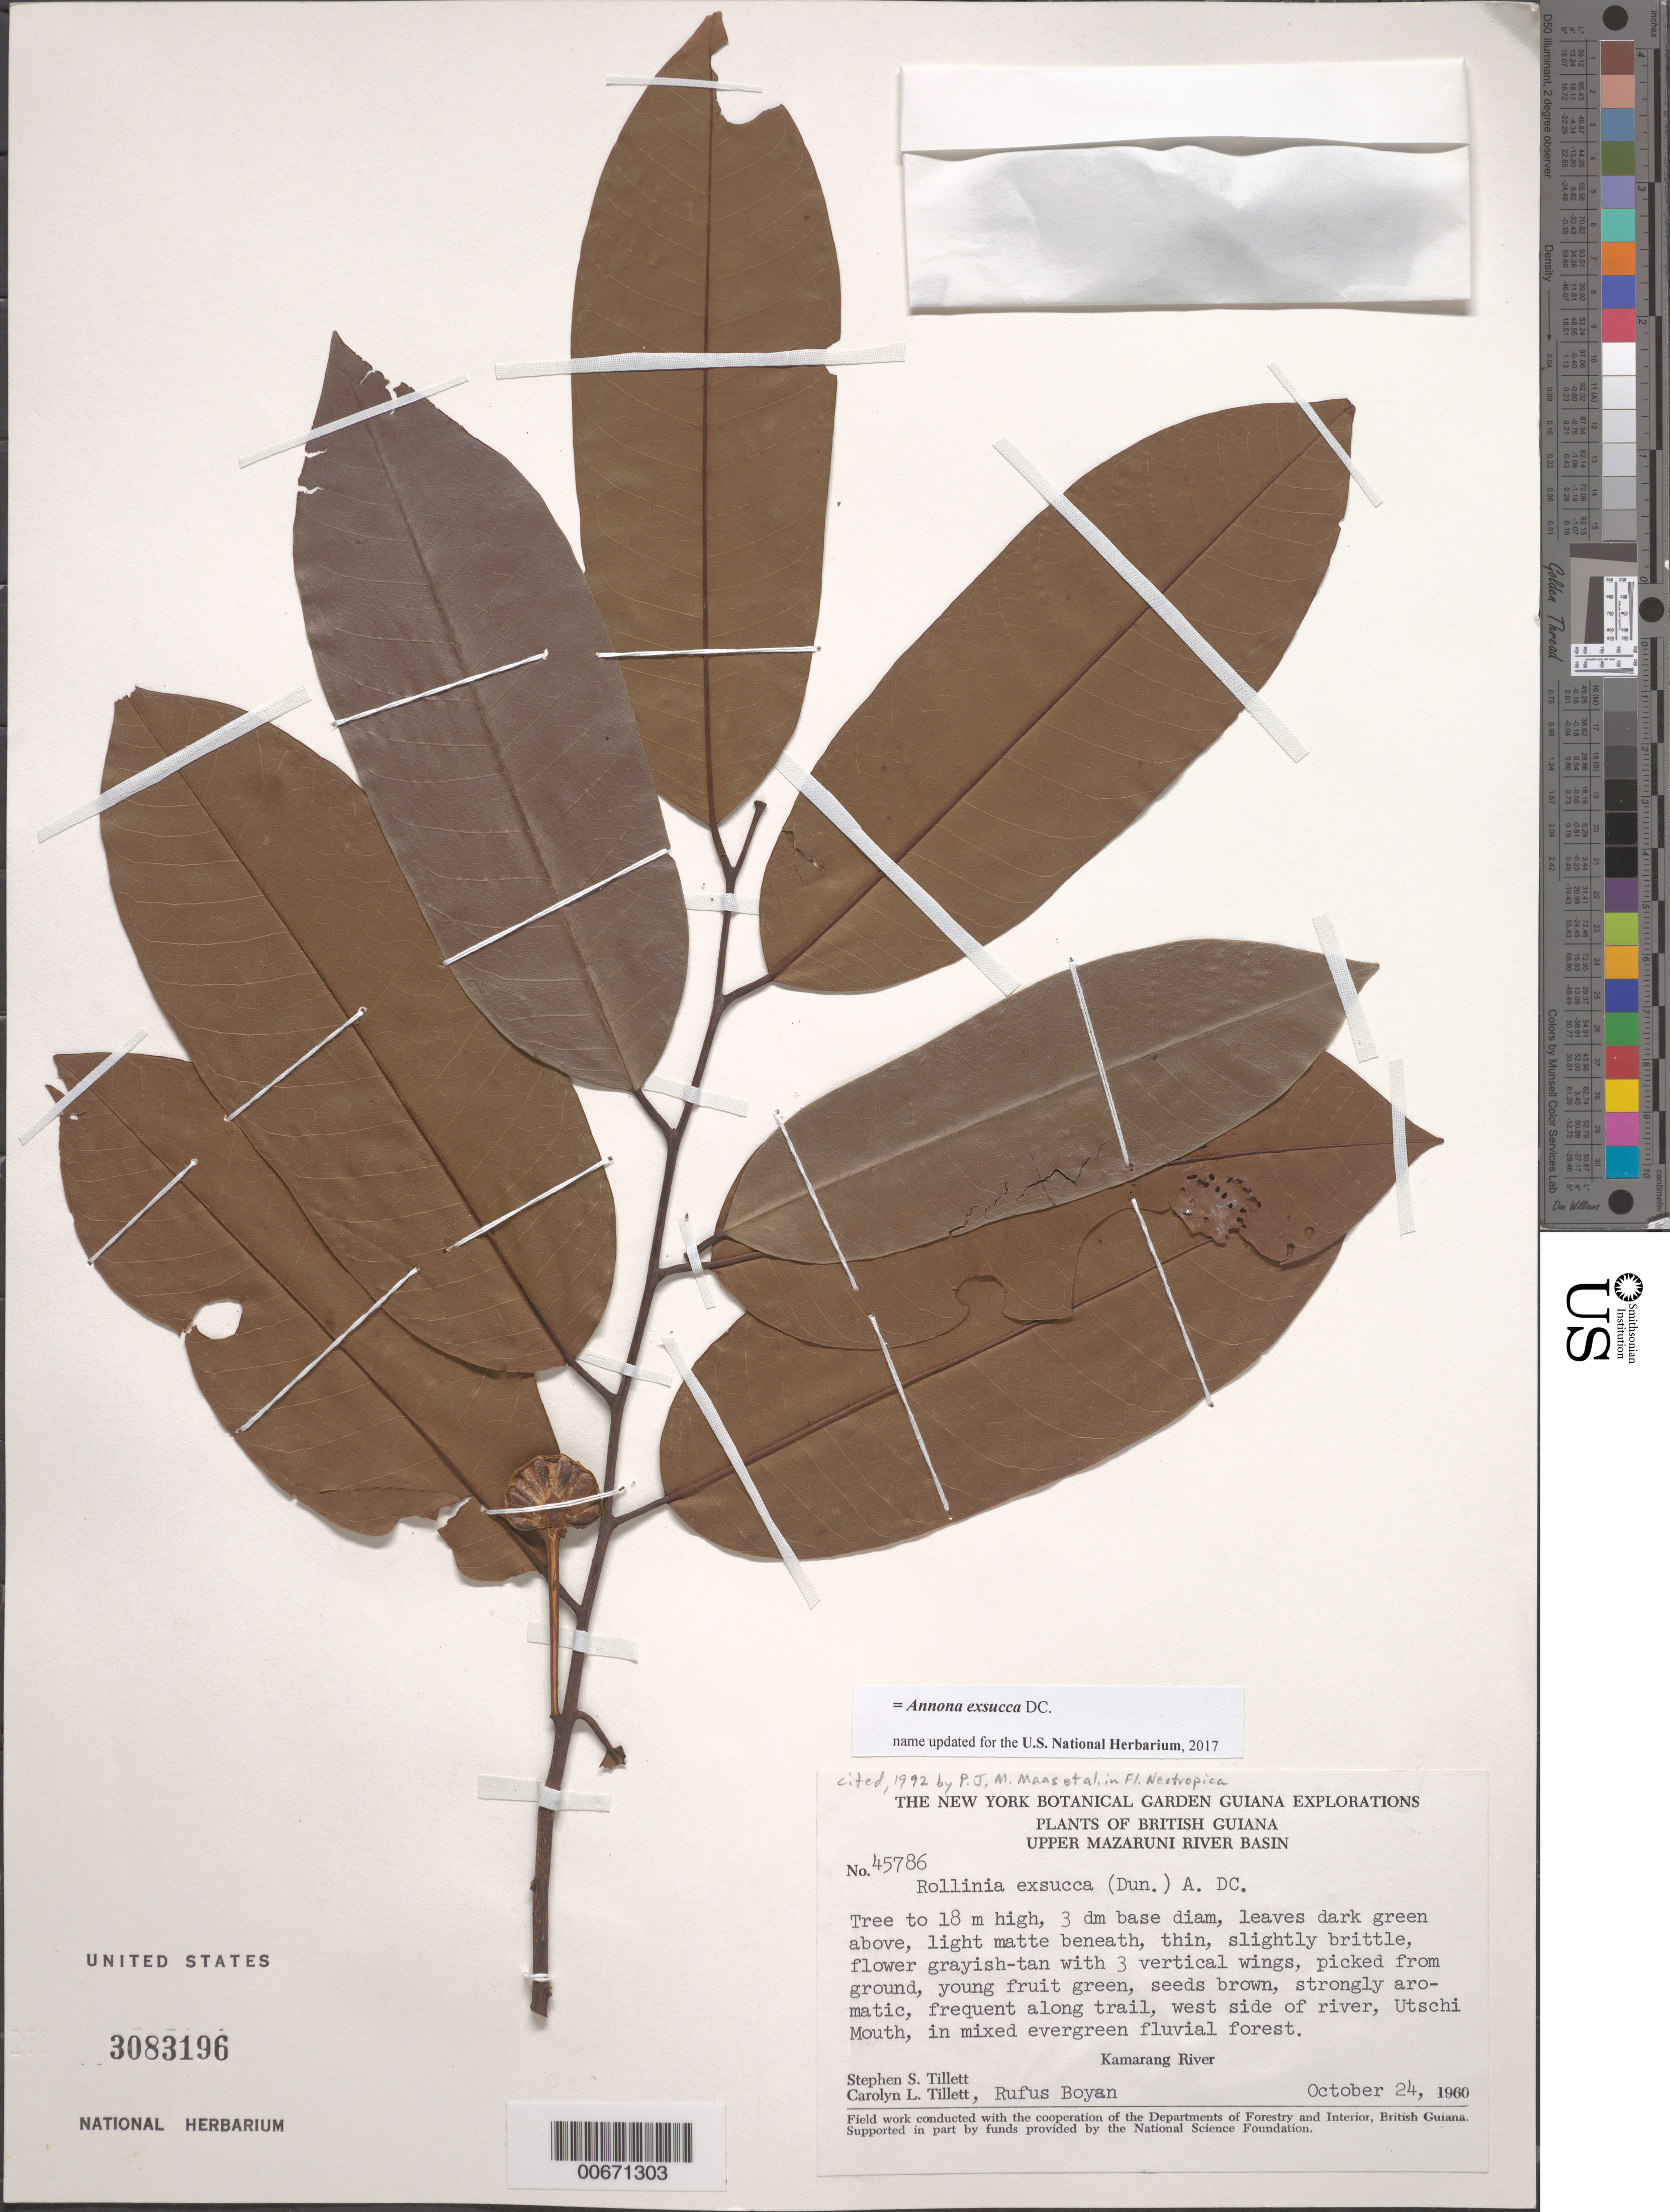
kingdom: Plantae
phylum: Tracheophyta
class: Magnoliopsida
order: Magnoliales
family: Annonaceae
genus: Annona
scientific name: Annona exsucca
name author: DC. ex Dunal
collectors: S. S. Tillett, C. L. Tillett & R. Boyan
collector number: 45786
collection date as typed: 24-Oct-60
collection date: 1960-10-24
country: Guyana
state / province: Cuyuni-Mazaruni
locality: Upper Mazaruni River Basin, mouth of Utschi River, Kamarang River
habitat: Along trail, mixed evergreen fluvial forest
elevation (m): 550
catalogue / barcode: US 3083196